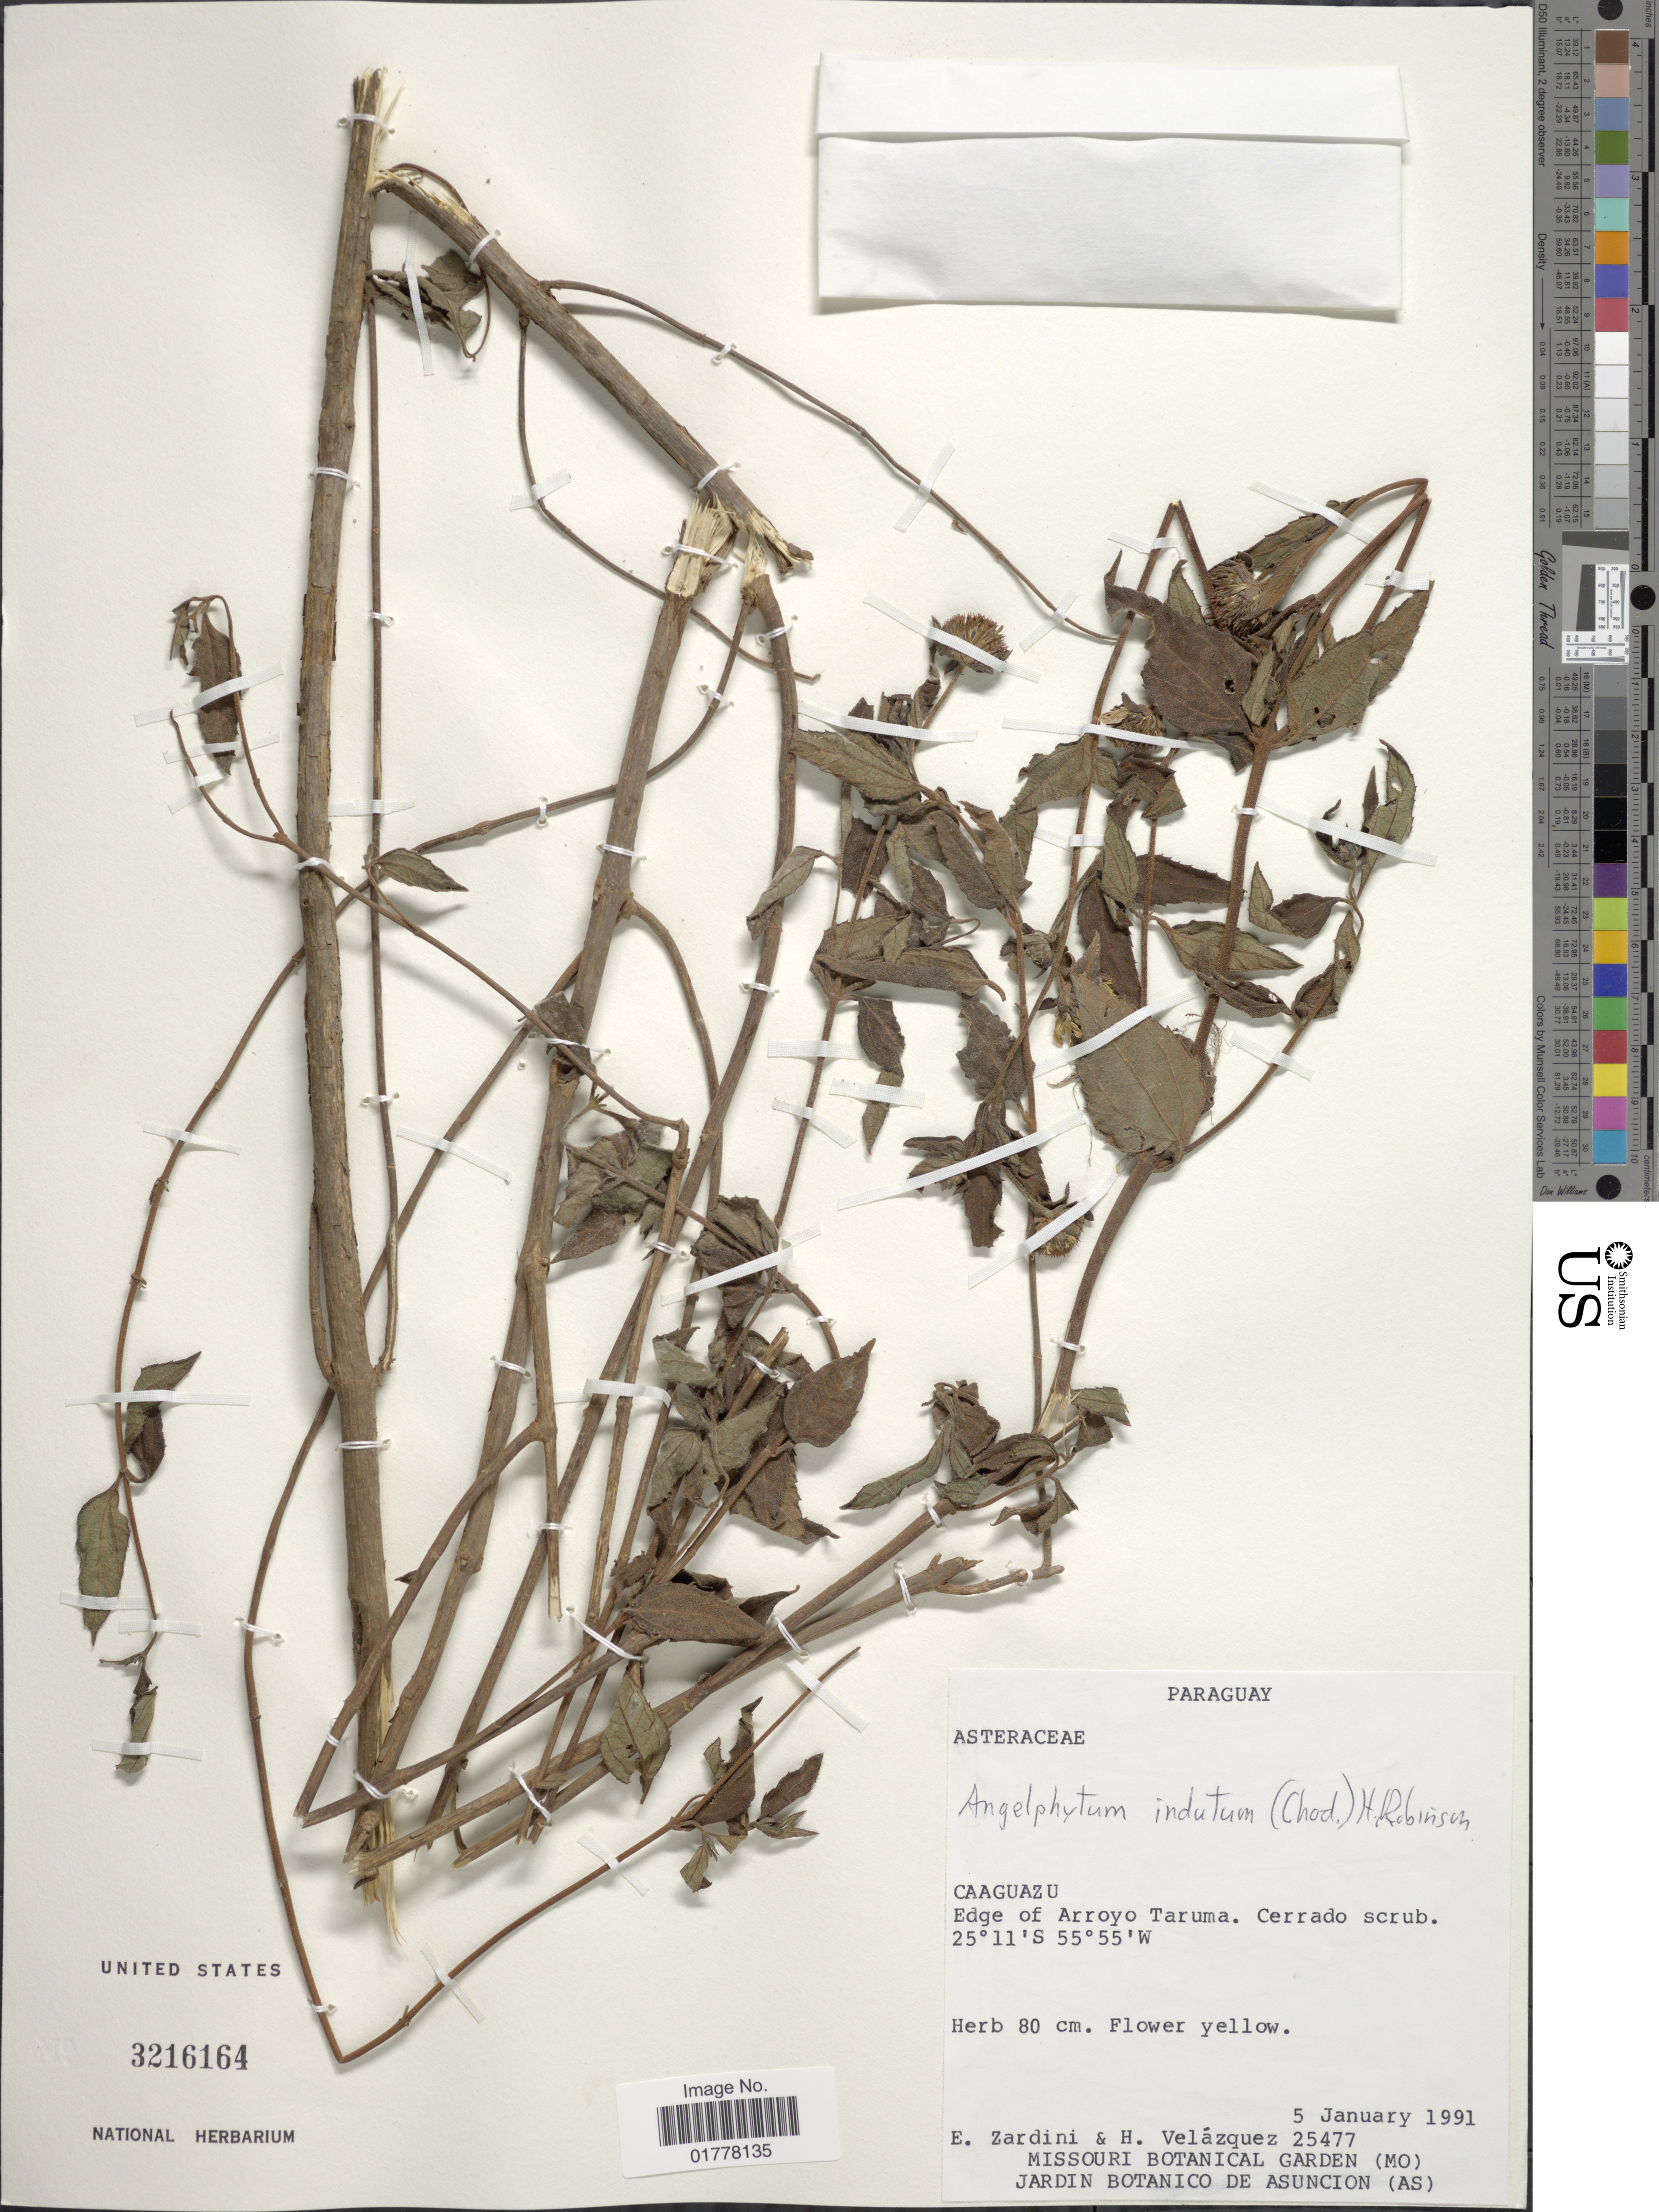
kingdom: Plantae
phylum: Tracheophyta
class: Magnoliopsida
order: Asterales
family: Asteraceae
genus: Angelphytum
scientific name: Angelphytum indutum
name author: (Chodat) H. Rob.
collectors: E. M. Zardini & H. Velázquez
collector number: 25477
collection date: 1991-01-05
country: Paraguay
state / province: Caaguazu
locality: Caaguazu. Edge of Arroyo Taruma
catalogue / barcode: US 3216164